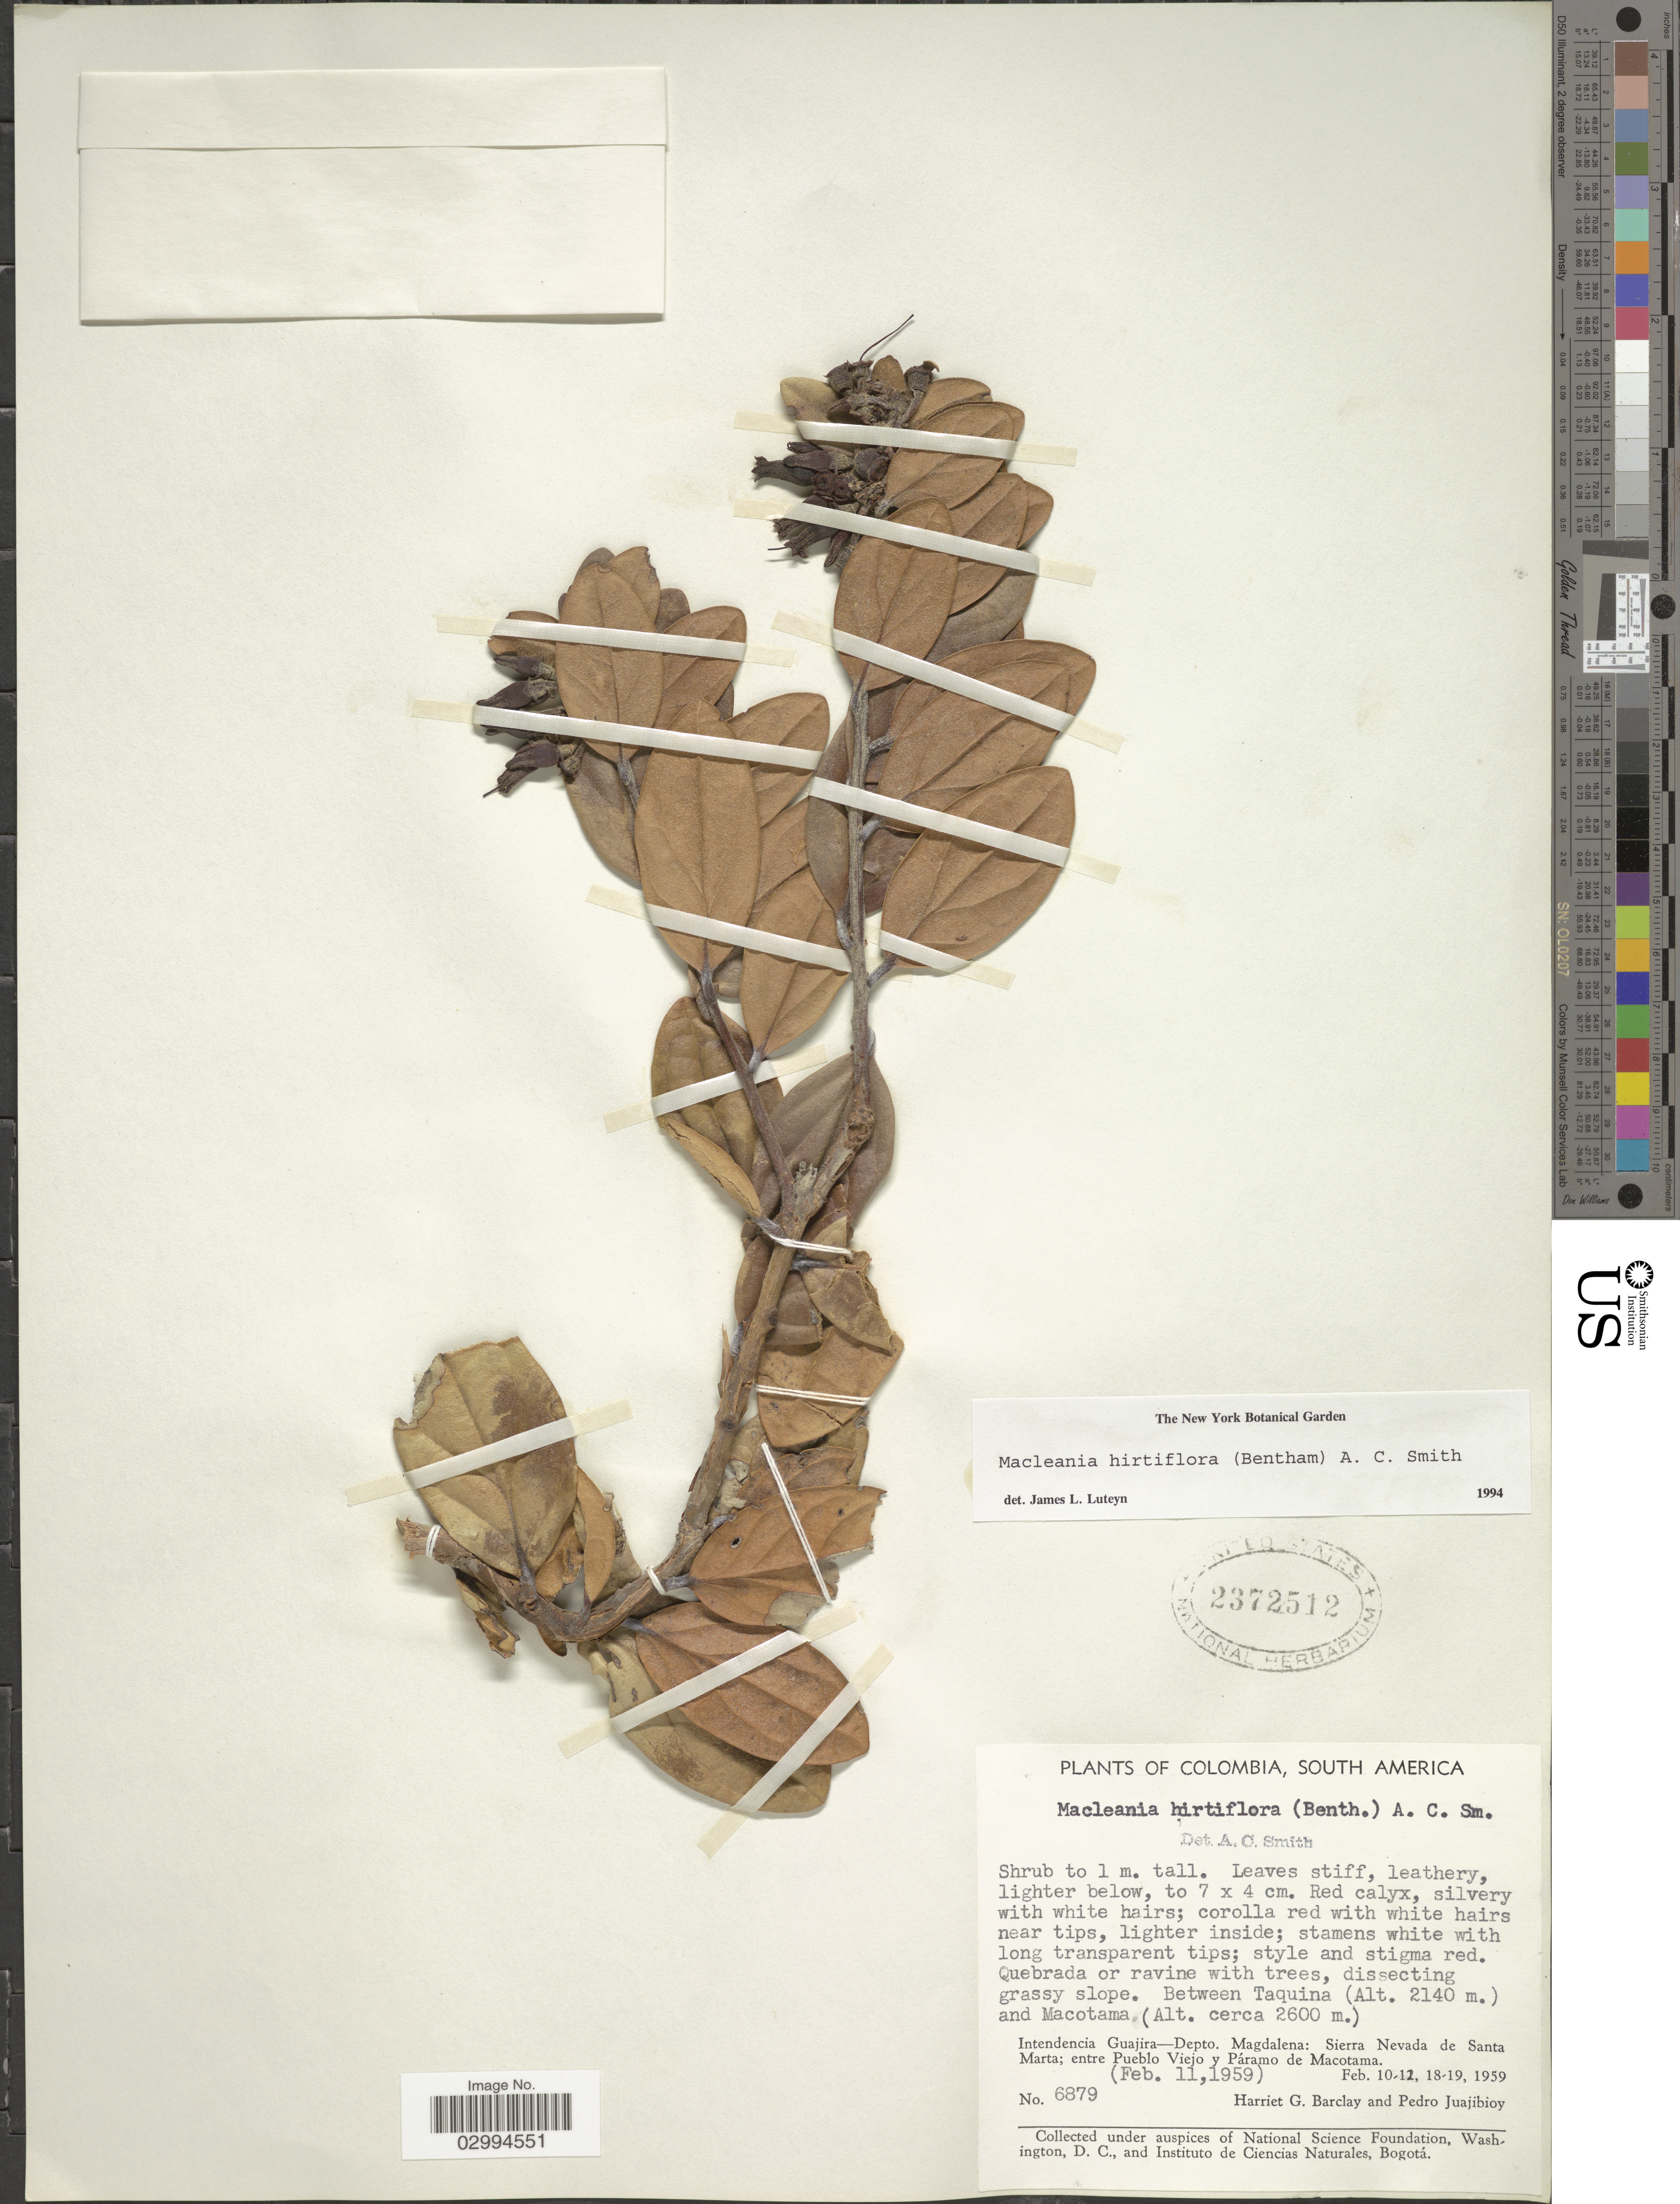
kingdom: Plantae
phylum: Tracheophyta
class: Magnoliopsida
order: Ericales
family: Ericaceae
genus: Macleania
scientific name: Macleania hirtiflora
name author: (Benth.) A.C. Sm.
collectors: H. G. Barclay & P. Juajibioy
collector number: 6879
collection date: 1959-02-10/1959-02-19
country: Colombia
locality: Between Taquina and Macotama. Intendencia Guajira-Depto. Magdalena: Sierra Nevada de Santa Marta; entre Pueblo Viejo y Páramo de Macotama.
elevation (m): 2140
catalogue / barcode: US 2372512